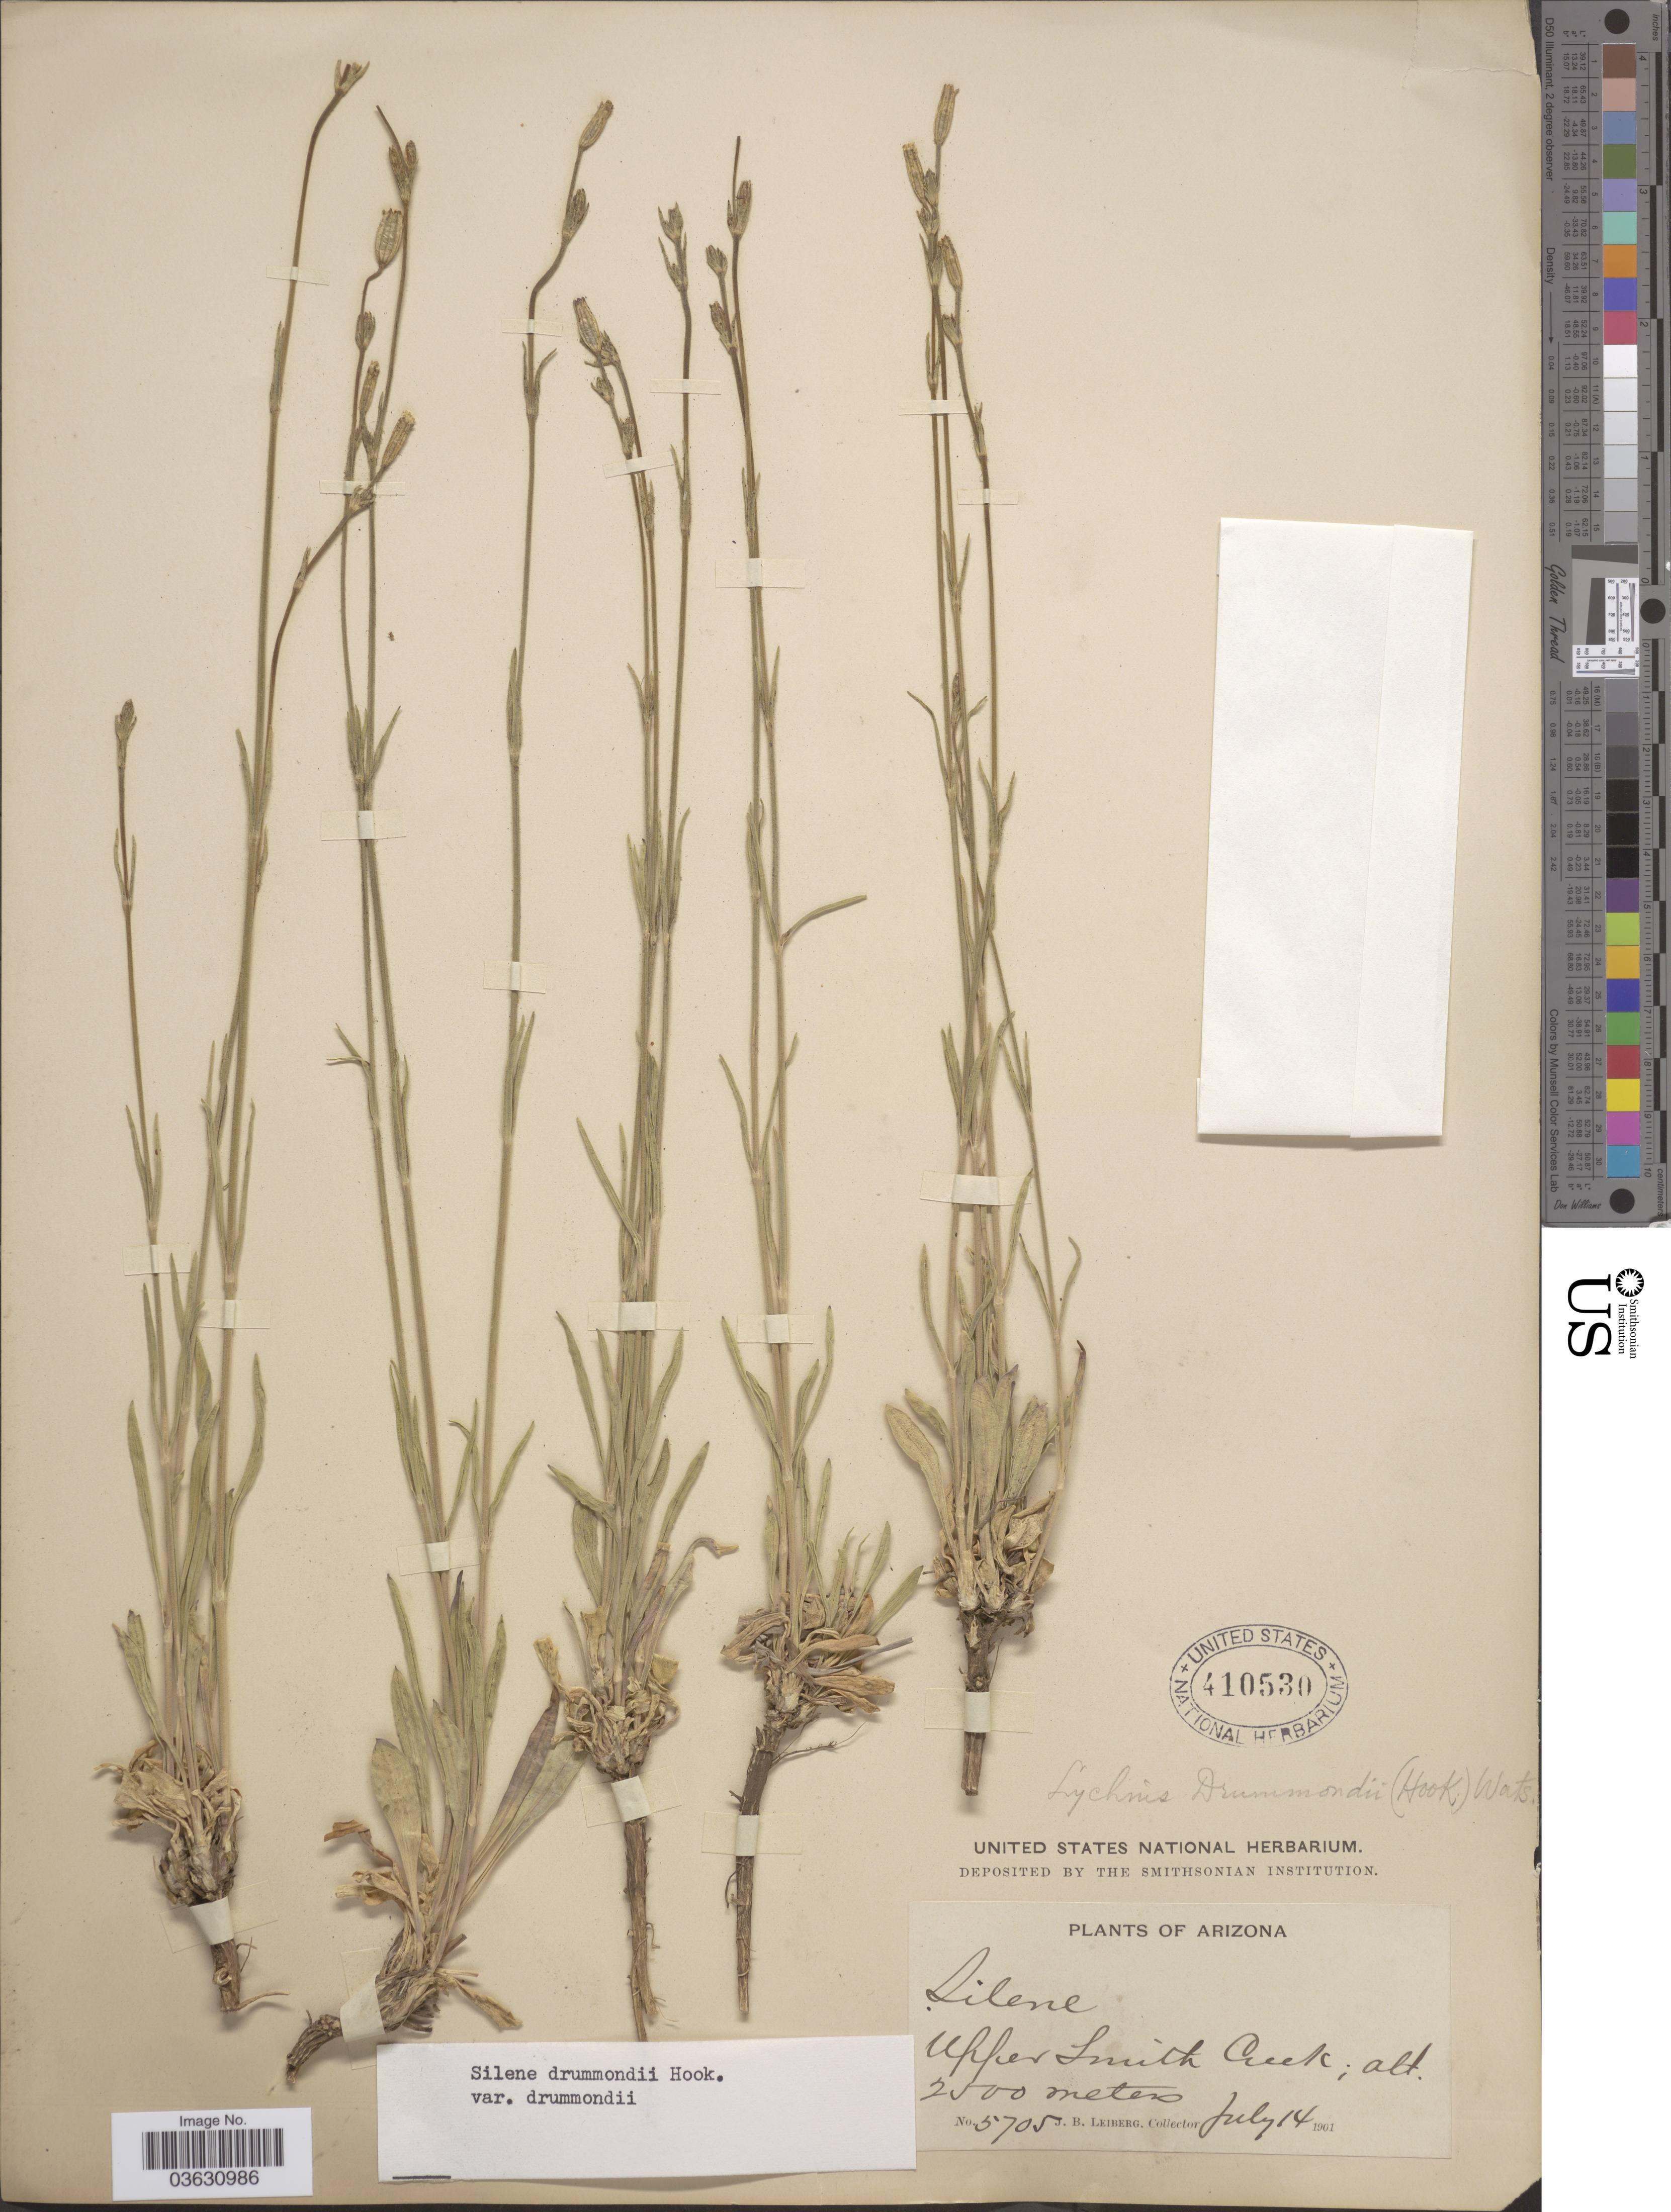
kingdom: Plantae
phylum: Tracheophyta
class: Magnoliopsida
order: Caryophyllales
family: Caryophyllaceae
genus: Silene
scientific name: Silene drummondii var. drummondii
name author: Hook.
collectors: J. B. Leiberg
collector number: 5705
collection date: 1901-07-14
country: United States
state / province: Arizona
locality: Upper Smith Creek.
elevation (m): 2500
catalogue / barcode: US 410530